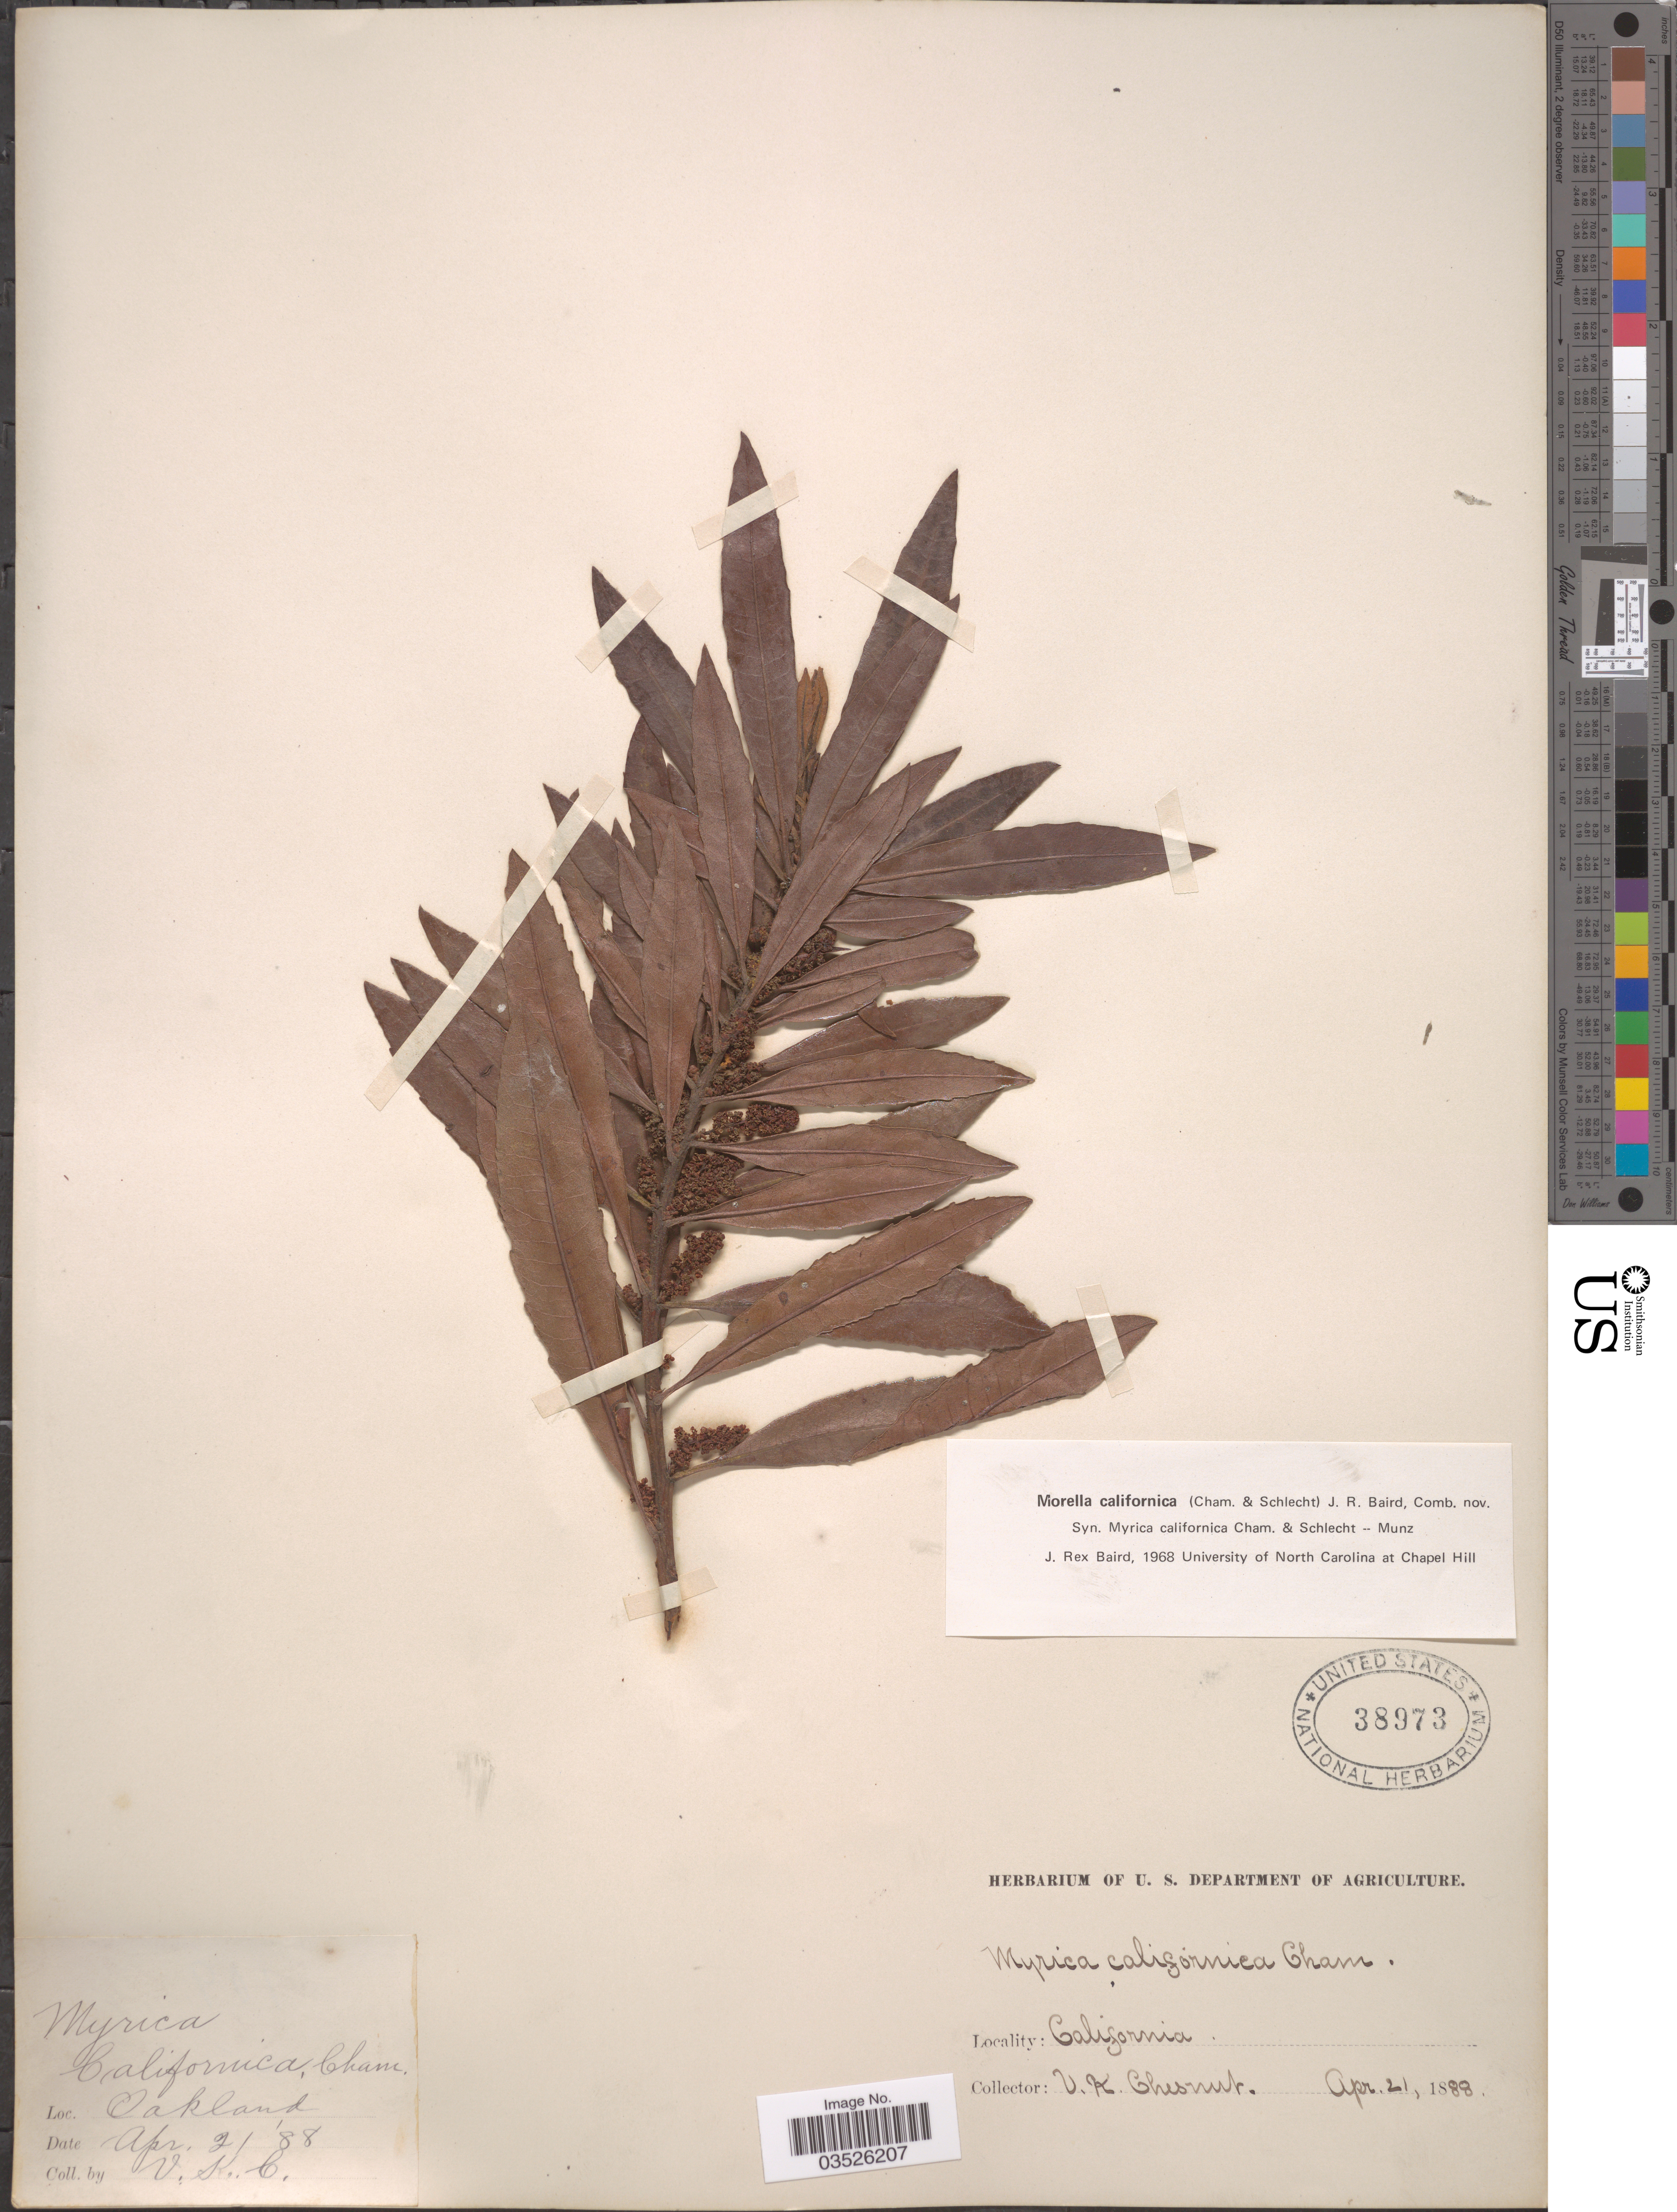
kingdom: Plantae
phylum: Tracheophyta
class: Magnoliopsida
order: Fagales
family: Myricaceae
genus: Morella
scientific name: Morella californica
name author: (Cham.) Wilbur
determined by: Strong, Mark T., (BOT), Smithsonian Institution - National Museum of Natural History (UNITED STATES)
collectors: V. Chesnut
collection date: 1888-04-21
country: United States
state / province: California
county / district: Alameda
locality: Oakland.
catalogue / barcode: US 38973